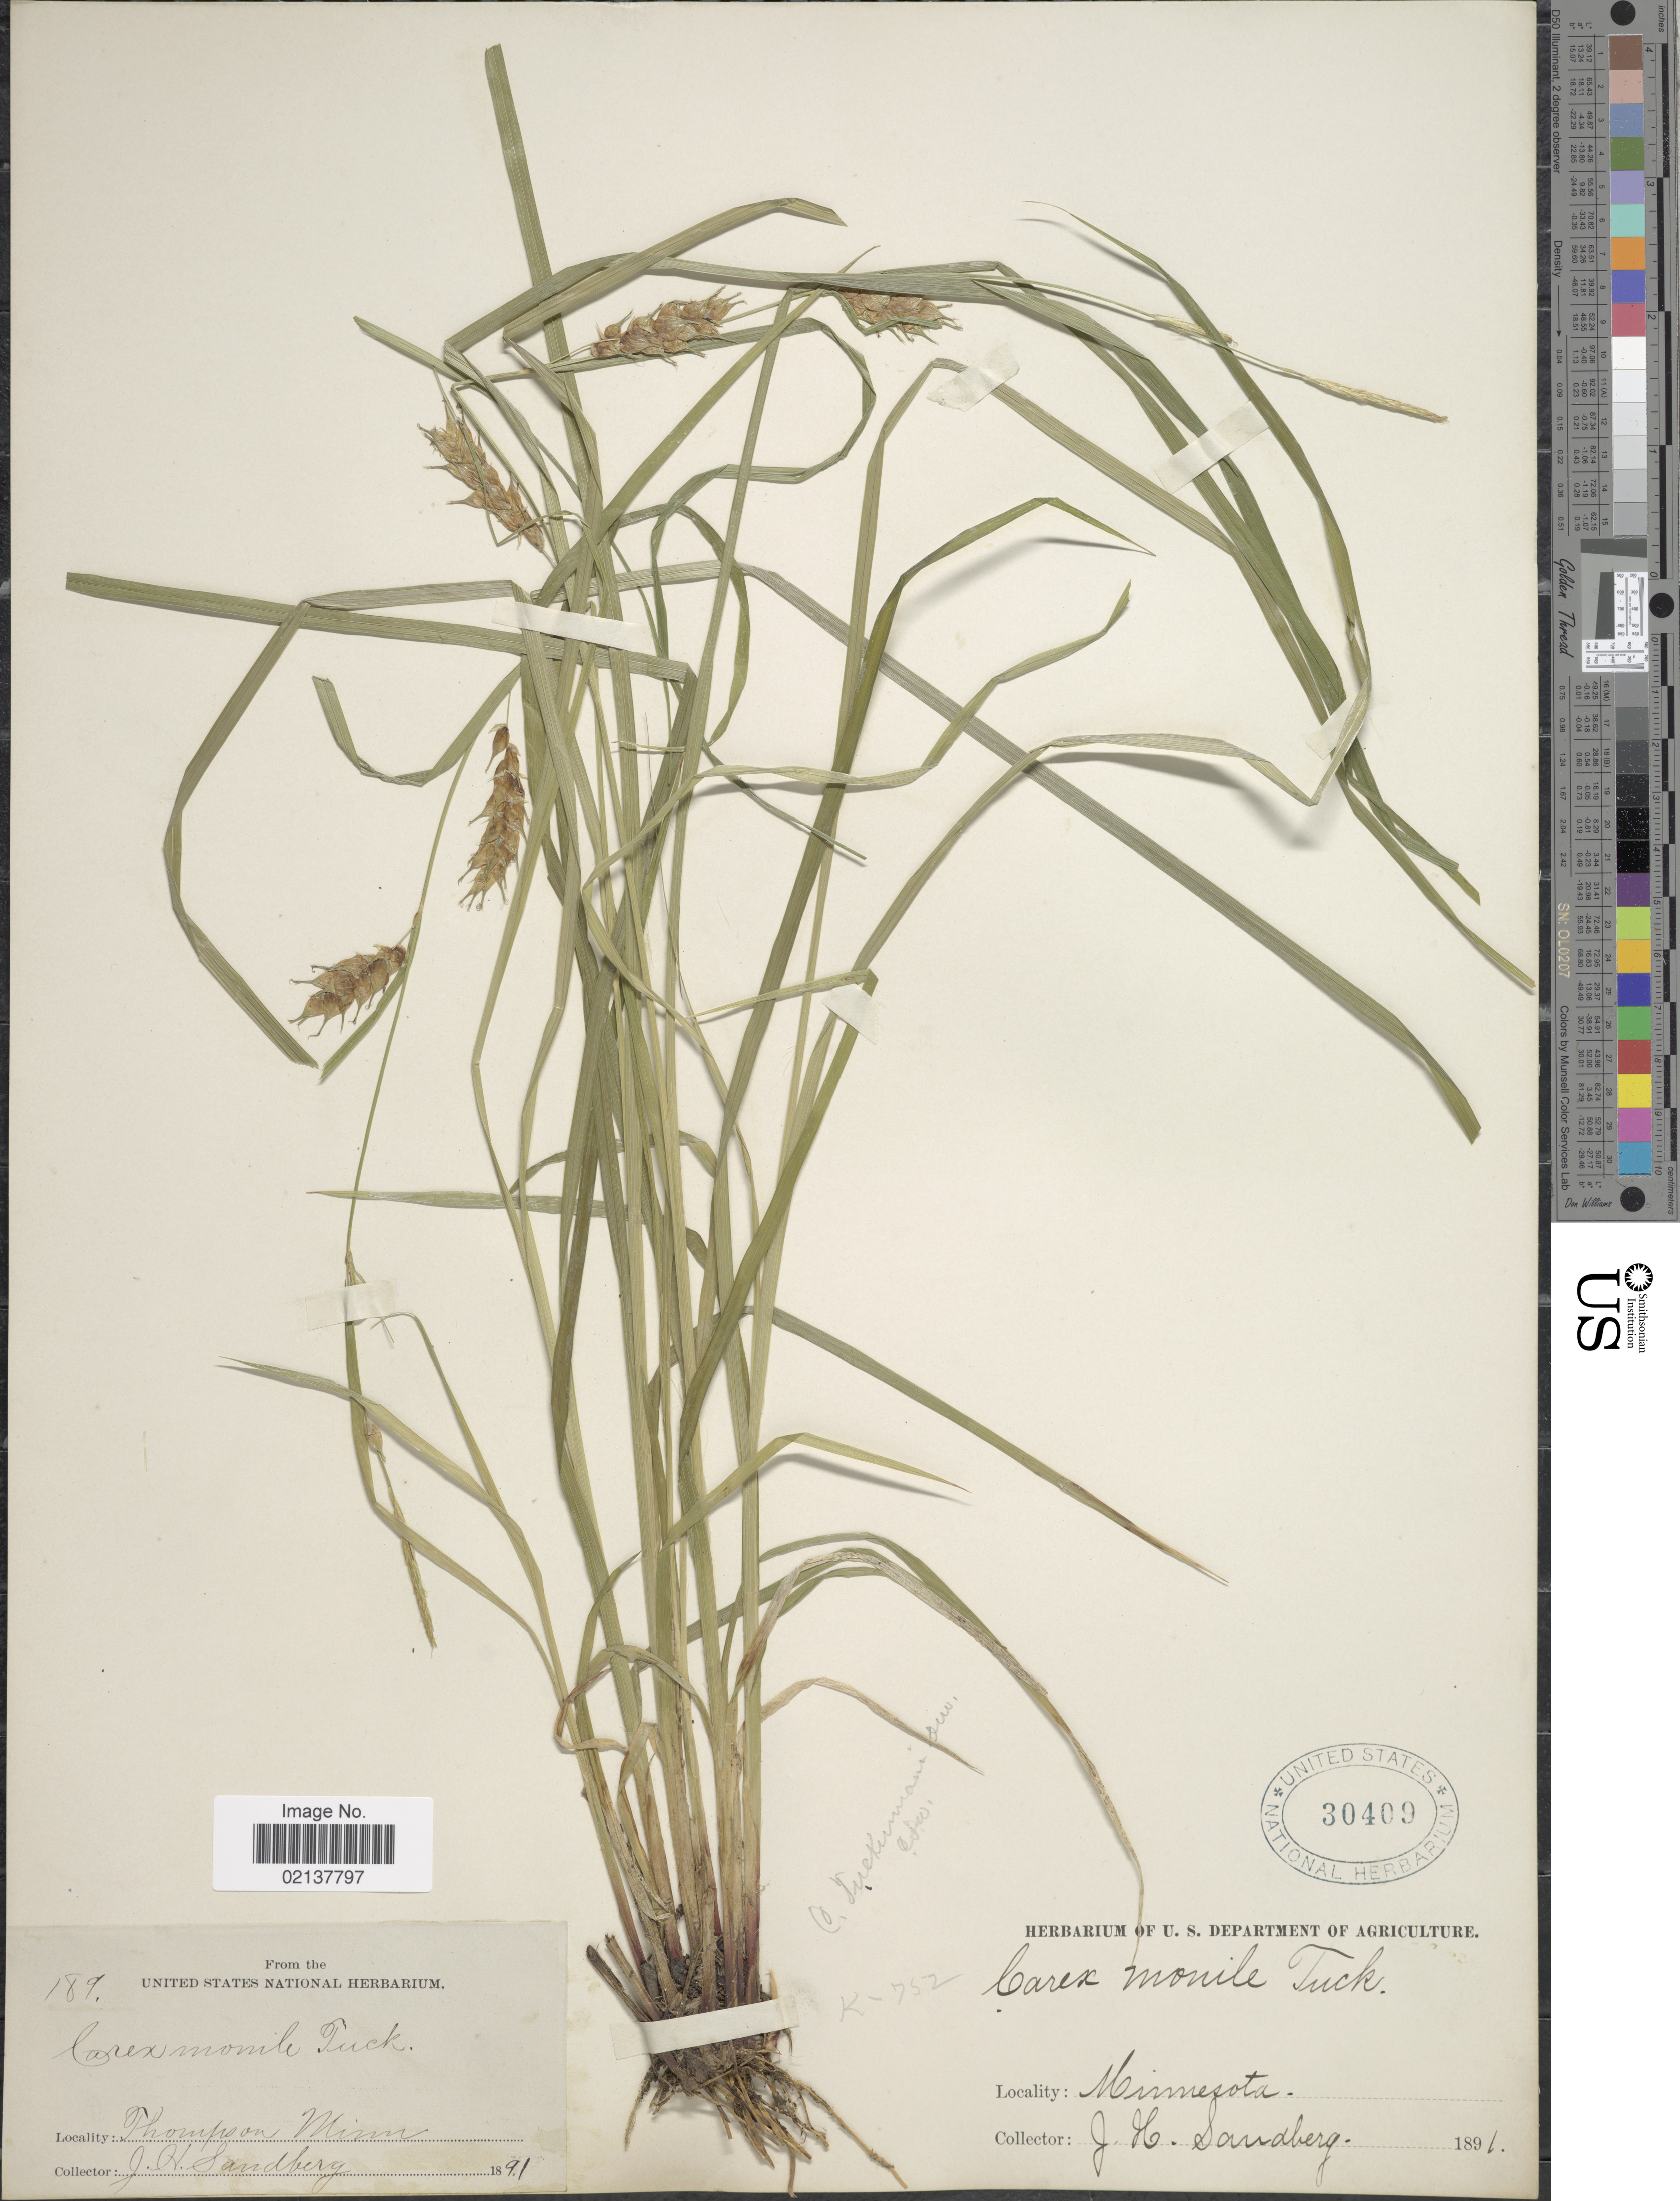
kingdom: Plantae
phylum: Tracheophyta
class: Liliopsida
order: Poales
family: Cyperaceae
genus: Carex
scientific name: Carex tuckermanii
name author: Boott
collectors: J. H. Sandberg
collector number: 189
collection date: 1891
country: United States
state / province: Minnesota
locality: Thompson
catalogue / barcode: US 30409